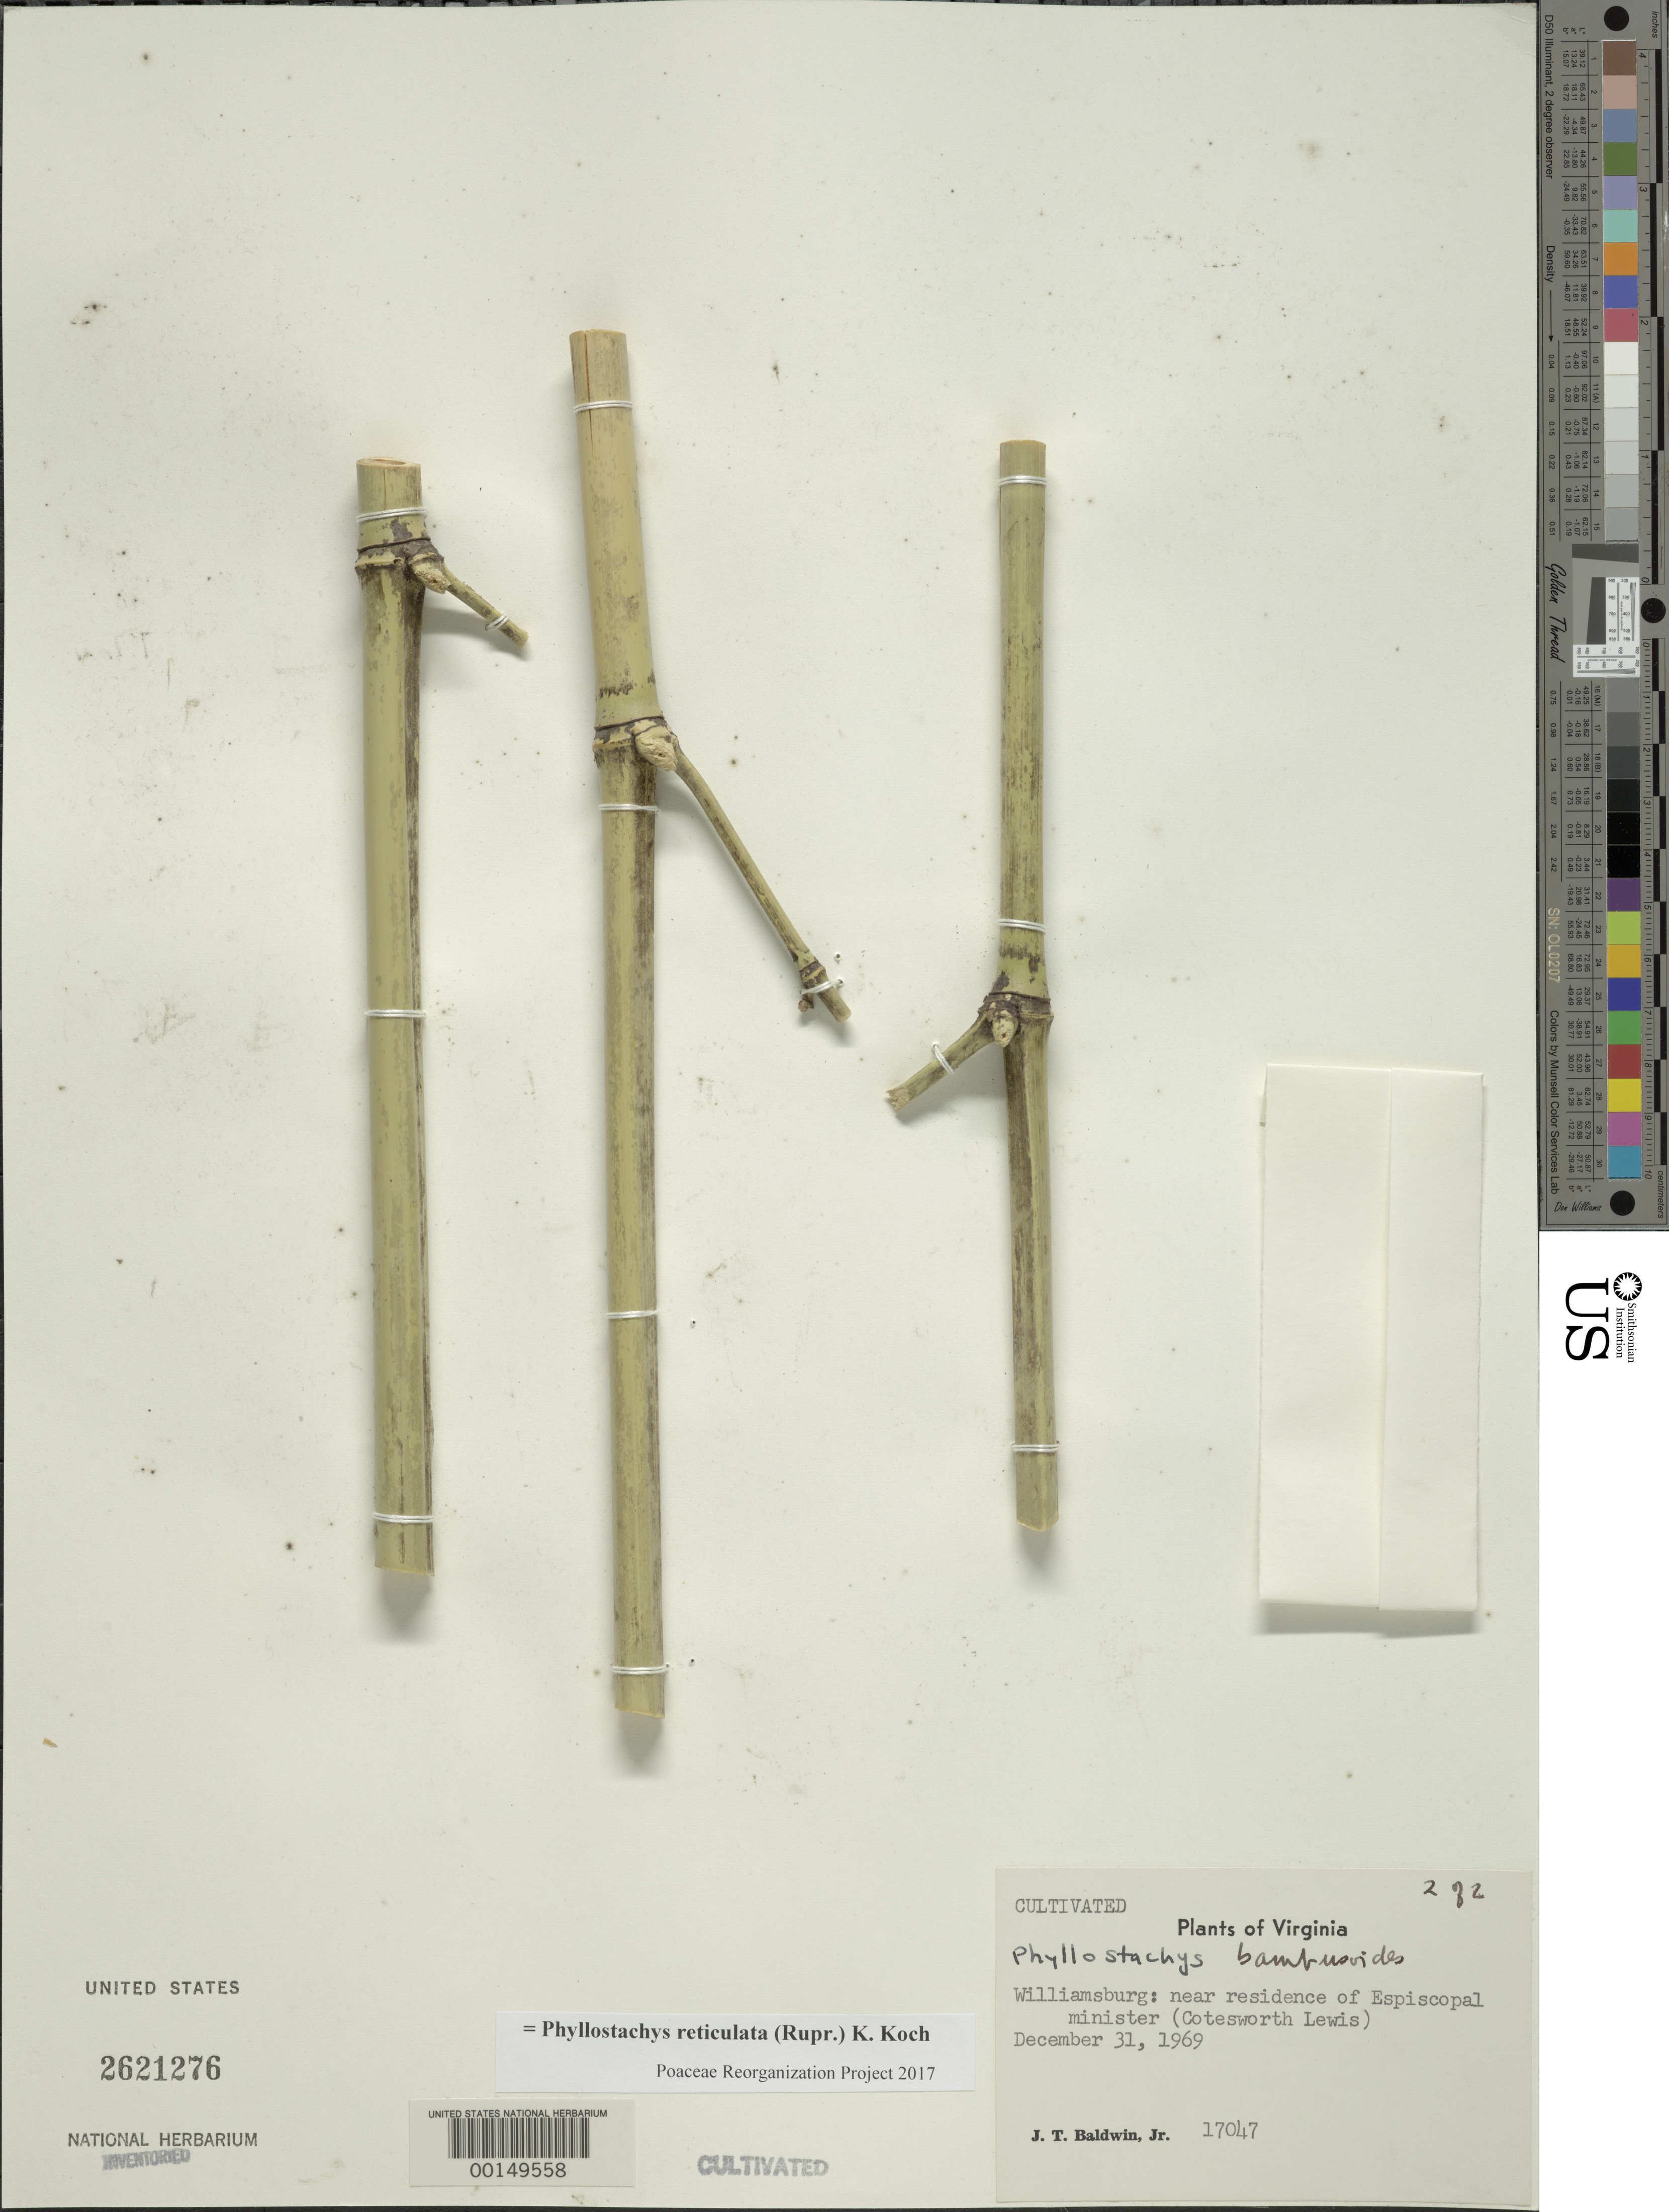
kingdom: Plantae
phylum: Tracheophyta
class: Liliopsida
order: Poales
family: Poaceae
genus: Phyllostachys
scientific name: Phyllostachys reticulata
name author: (Rupr.) K. Koch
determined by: Poaceae Reorganization Project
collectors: J. T. Baldwin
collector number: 17047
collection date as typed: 31 Dec 1969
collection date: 1969-12-31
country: United States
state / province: Virginia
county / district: City of Williamsburg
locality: Williamsburg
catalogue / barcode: US 2621276